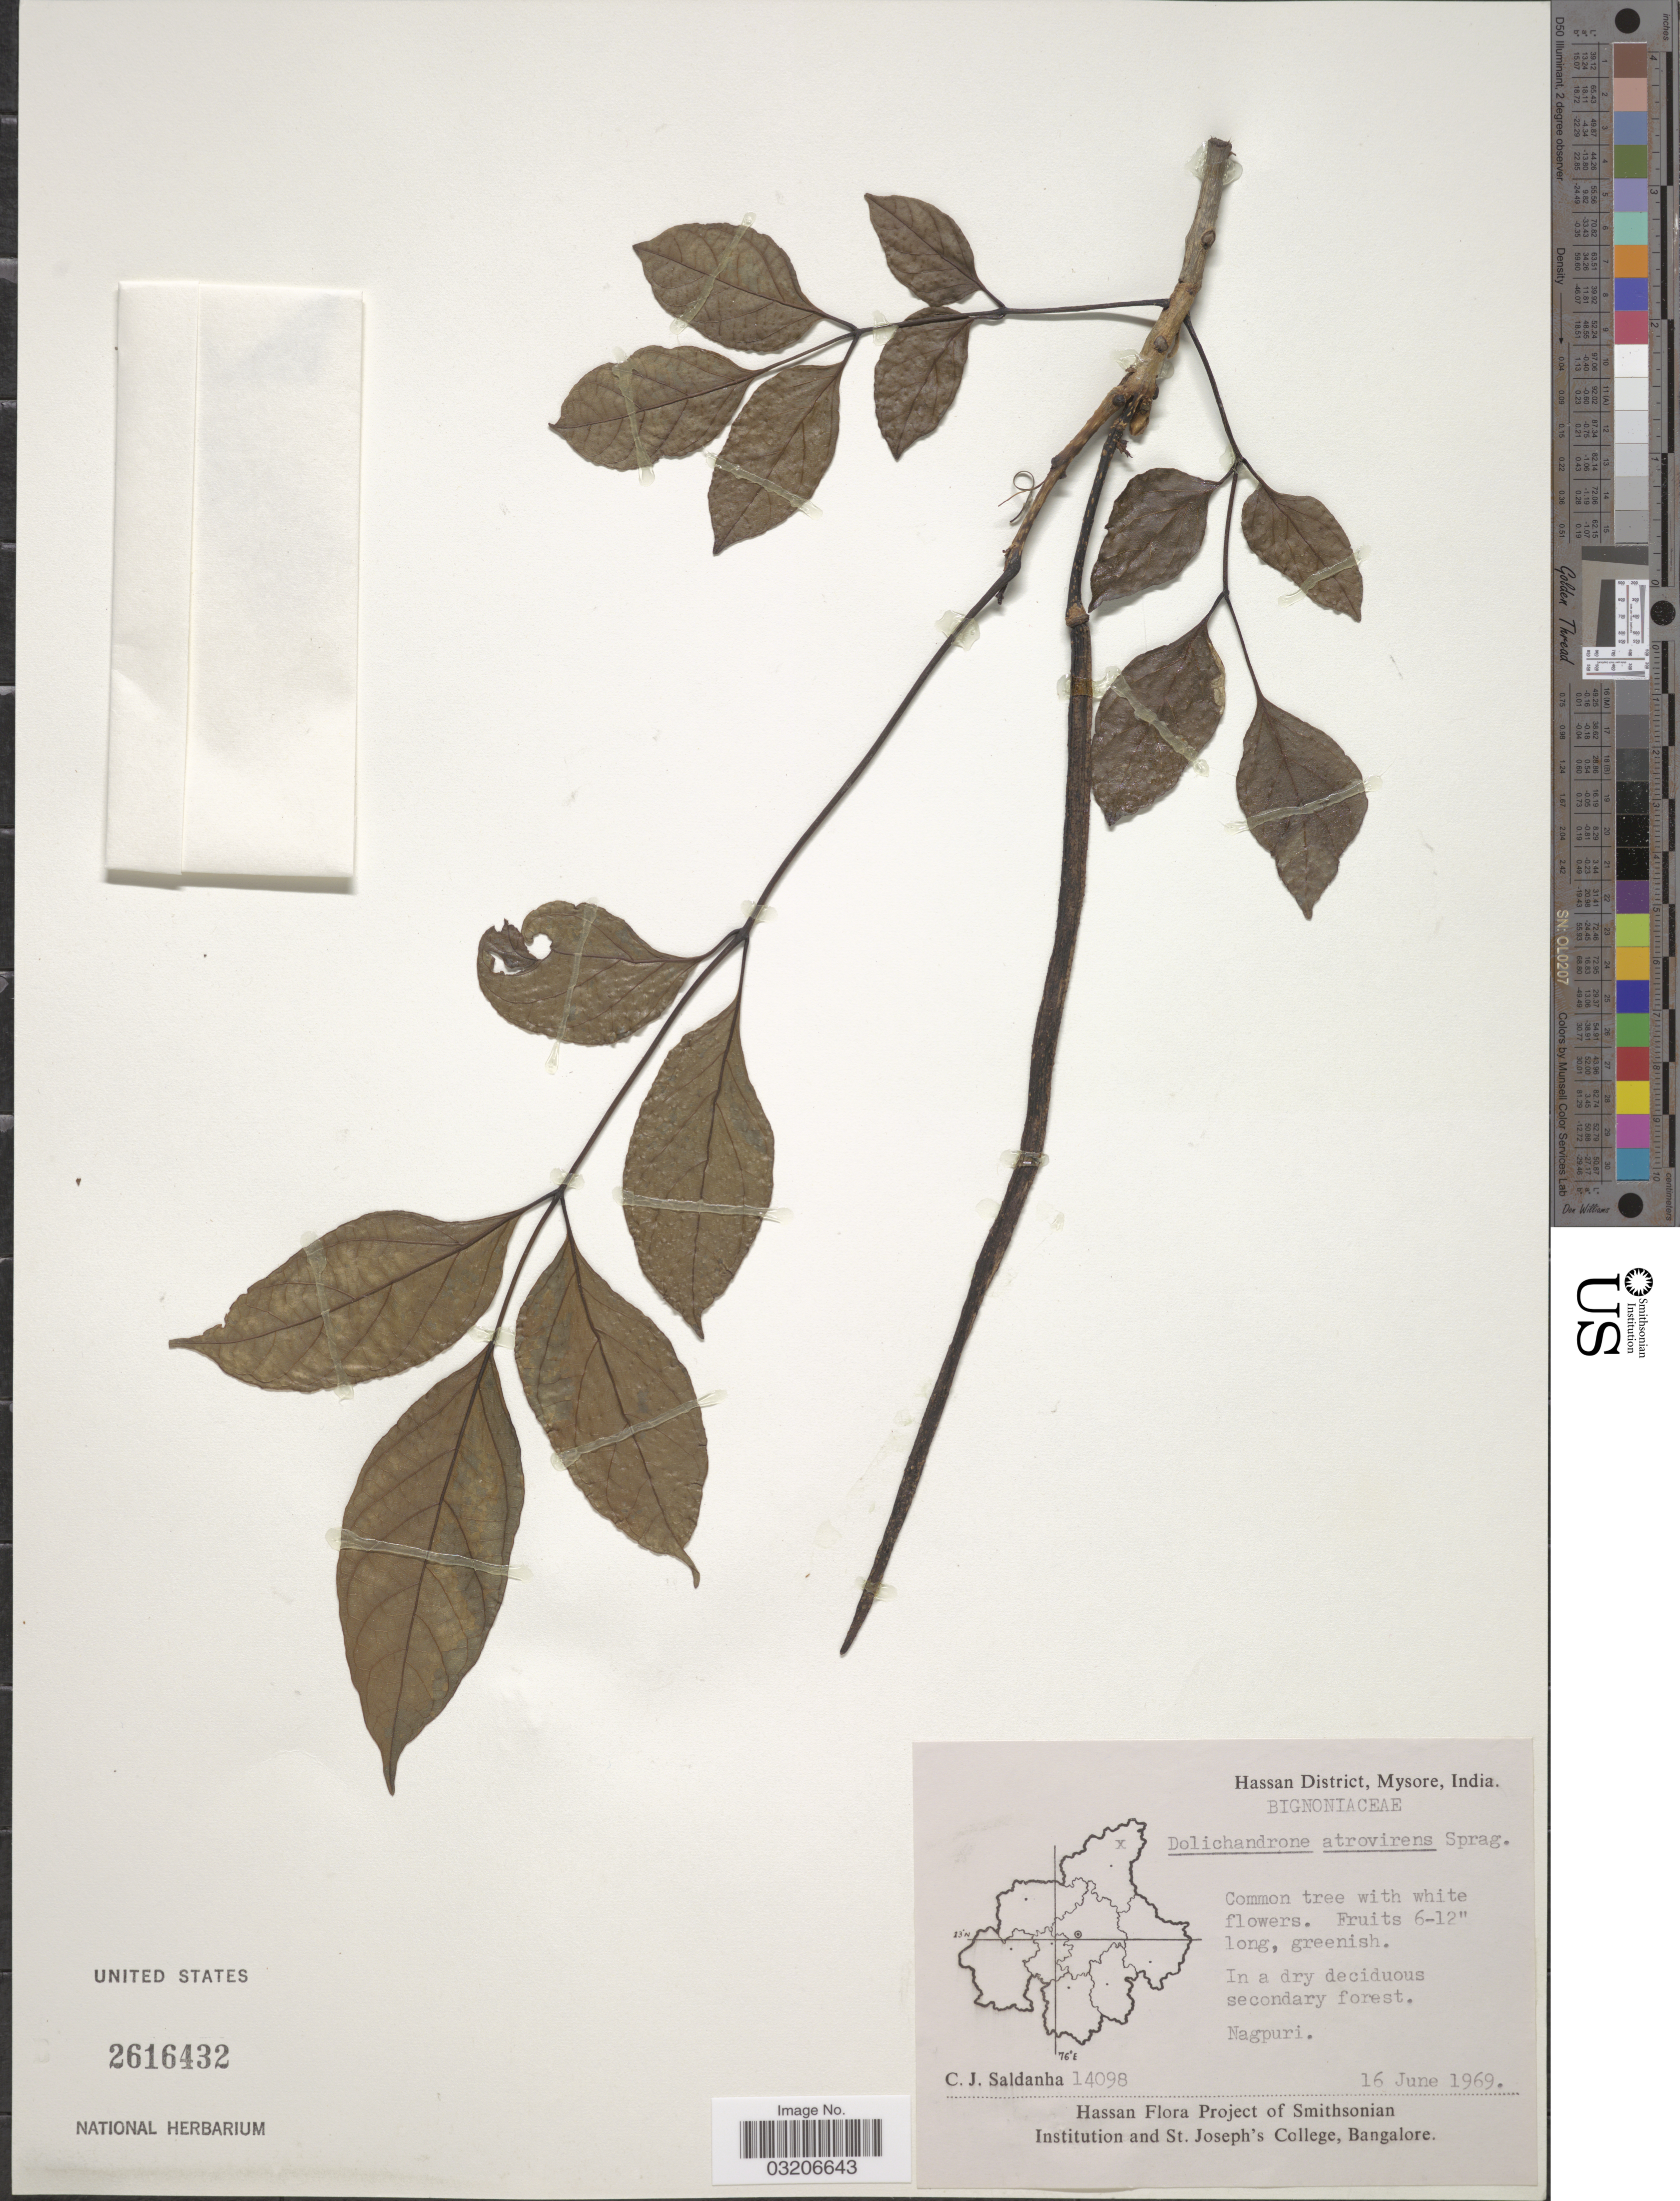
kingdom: Plantae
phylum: Tracheophyta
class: Magnoliopsida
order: Lamiales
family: Bignoniaceae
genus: Dolichandrone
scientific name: Dolichandrone atrovirens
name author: (Roth) K. Schum.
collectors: C. J. Saldanha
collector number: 14098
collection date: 1969-06-16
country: India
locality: Hassan District, Mysore. Nagpuri.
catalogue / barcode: US 2616432